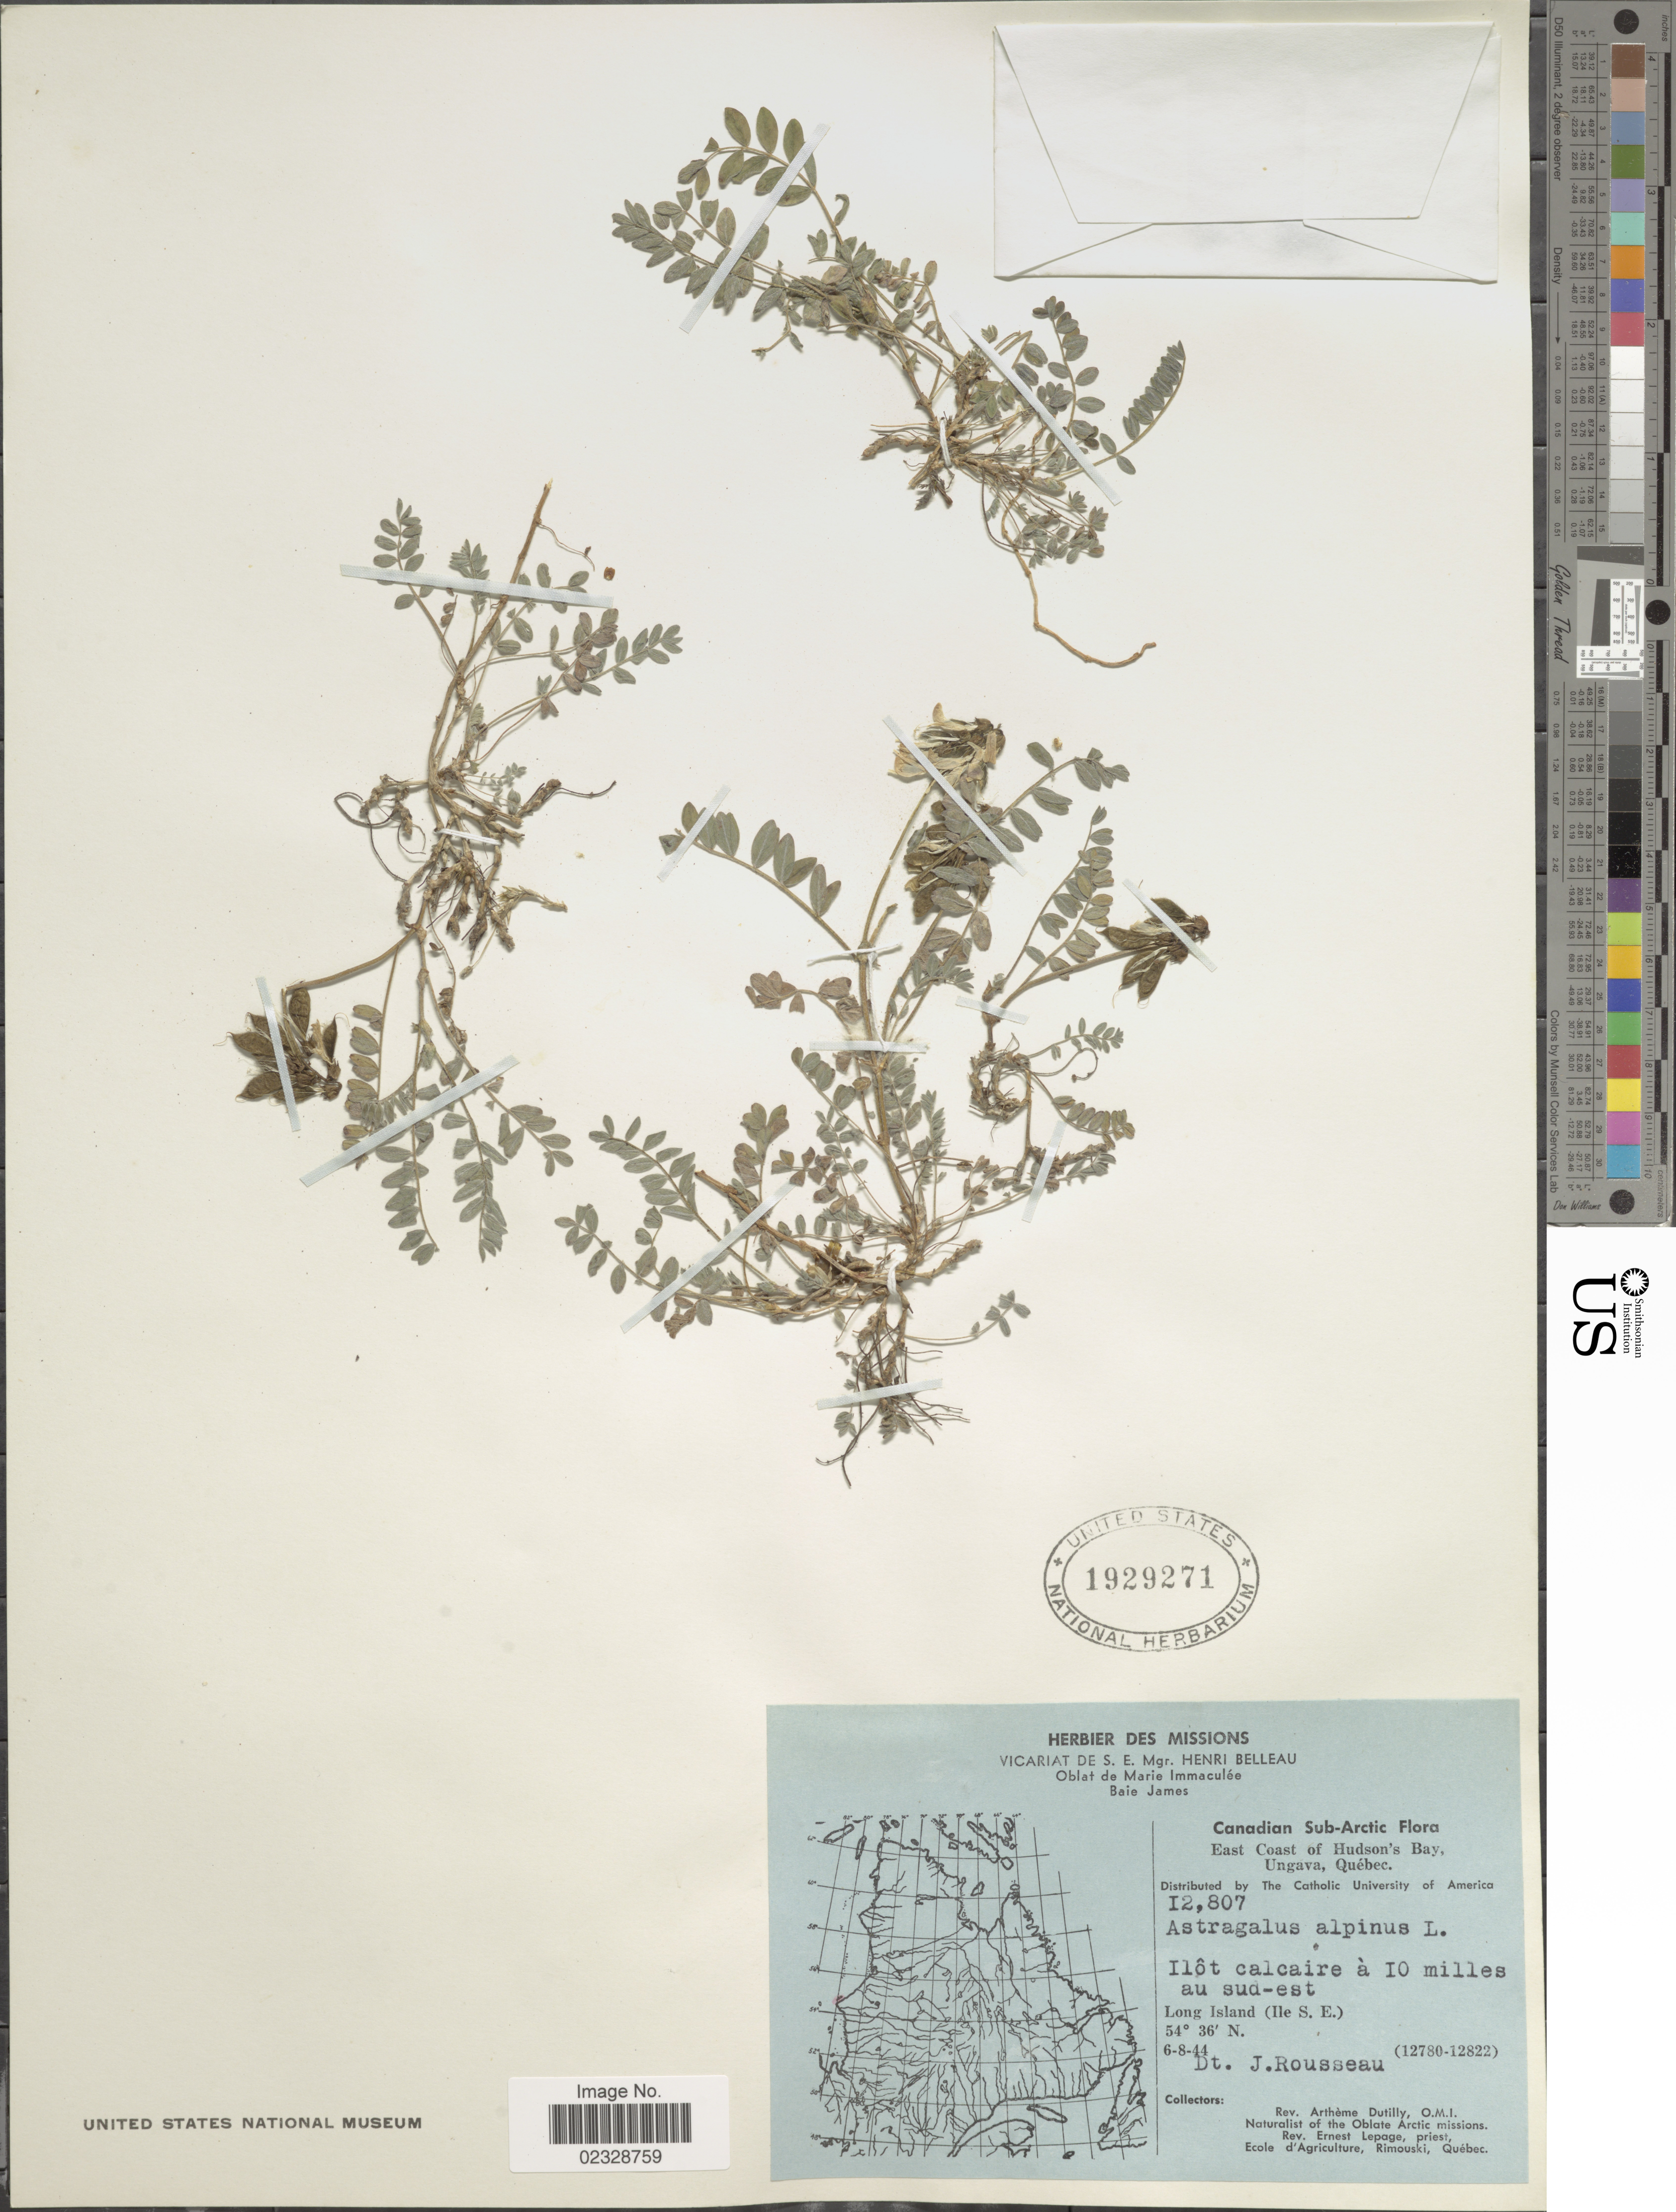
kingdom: Plantae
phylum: Tracheophyta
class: Magnoliopsida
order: Fabales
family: Fabaceae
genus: Astragalus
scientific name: Astragalus alpinus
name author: L.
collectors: A. Dutilly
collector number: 12807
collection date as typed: Transcribed d/m/y: 6/8/44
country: Canada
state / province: Quebec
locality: Canadian Sub-Arctic, East Coast of Hudson's Bay, Ungava, 10 miles au sud-est, Long Island (Ile S.E.)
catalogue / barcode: US 1929271